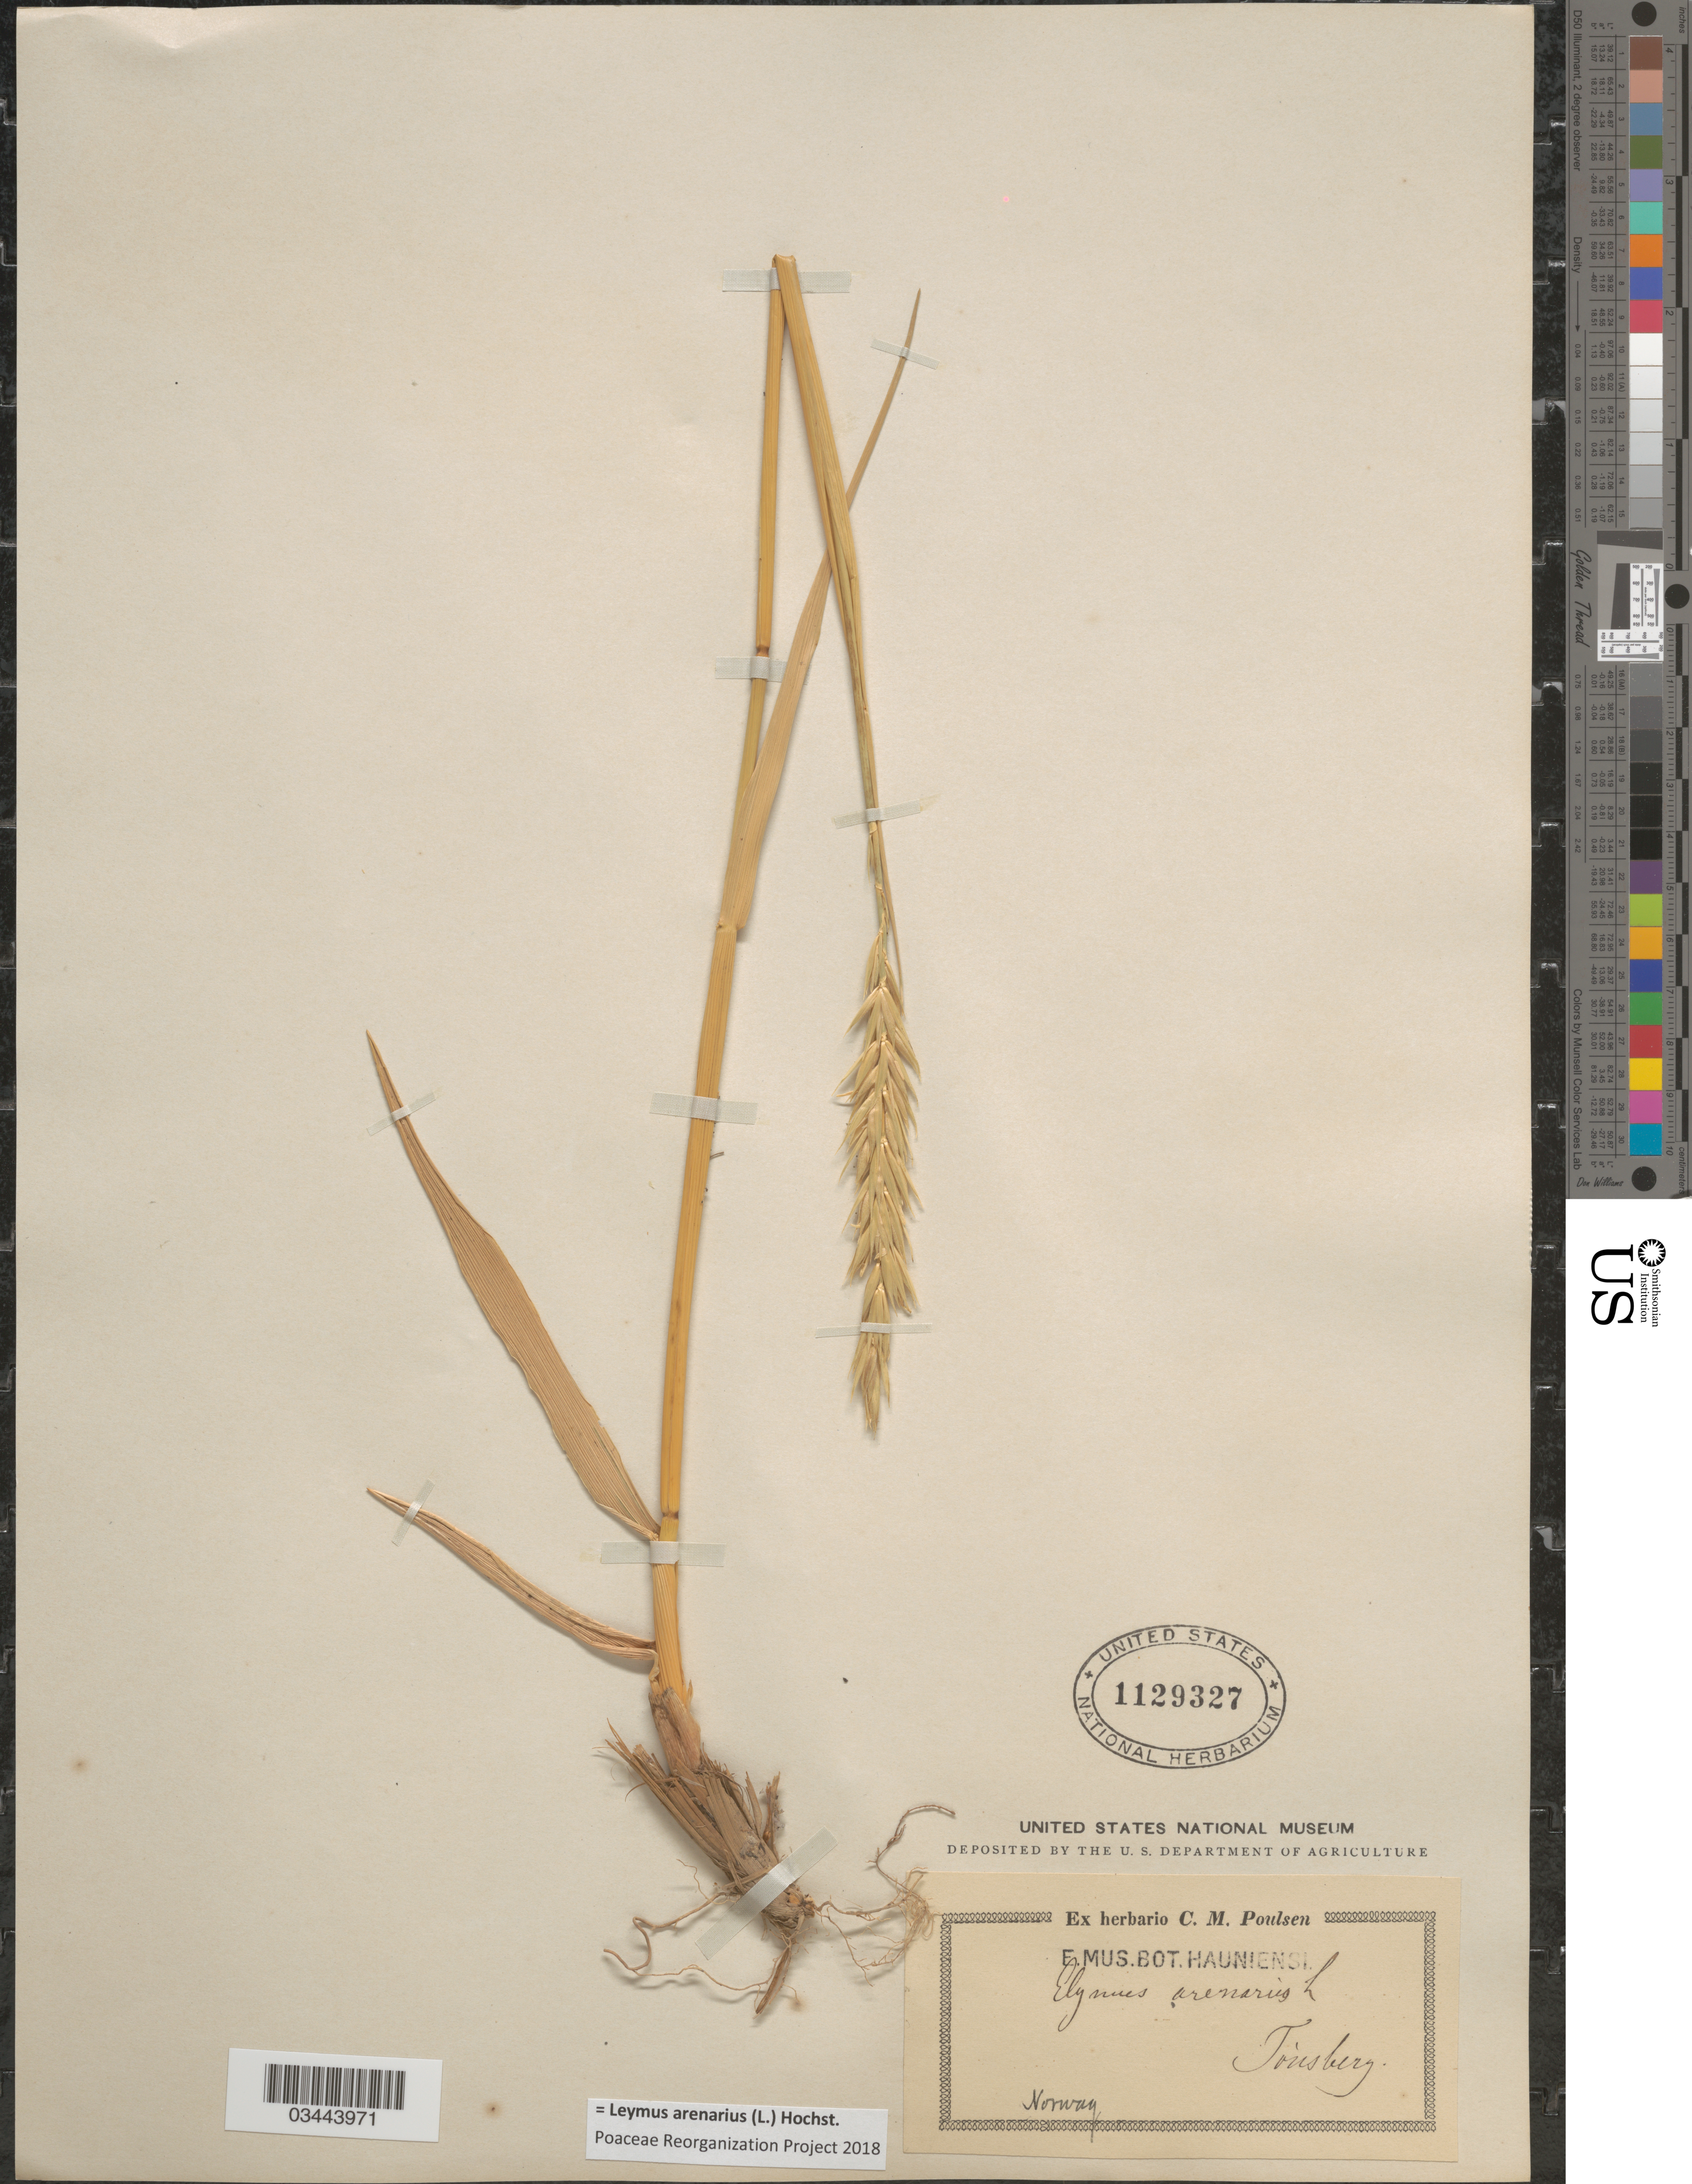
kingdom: Plantae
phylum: Tracheophyta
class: Liliopsida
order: Poales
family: Poaceae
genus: Leymus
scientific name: Leymus arenarius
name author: (L.) Hochst.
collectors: ex herb. C. M. Poulsen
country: Norway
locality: Toùsberg.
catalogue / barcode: US 1129327